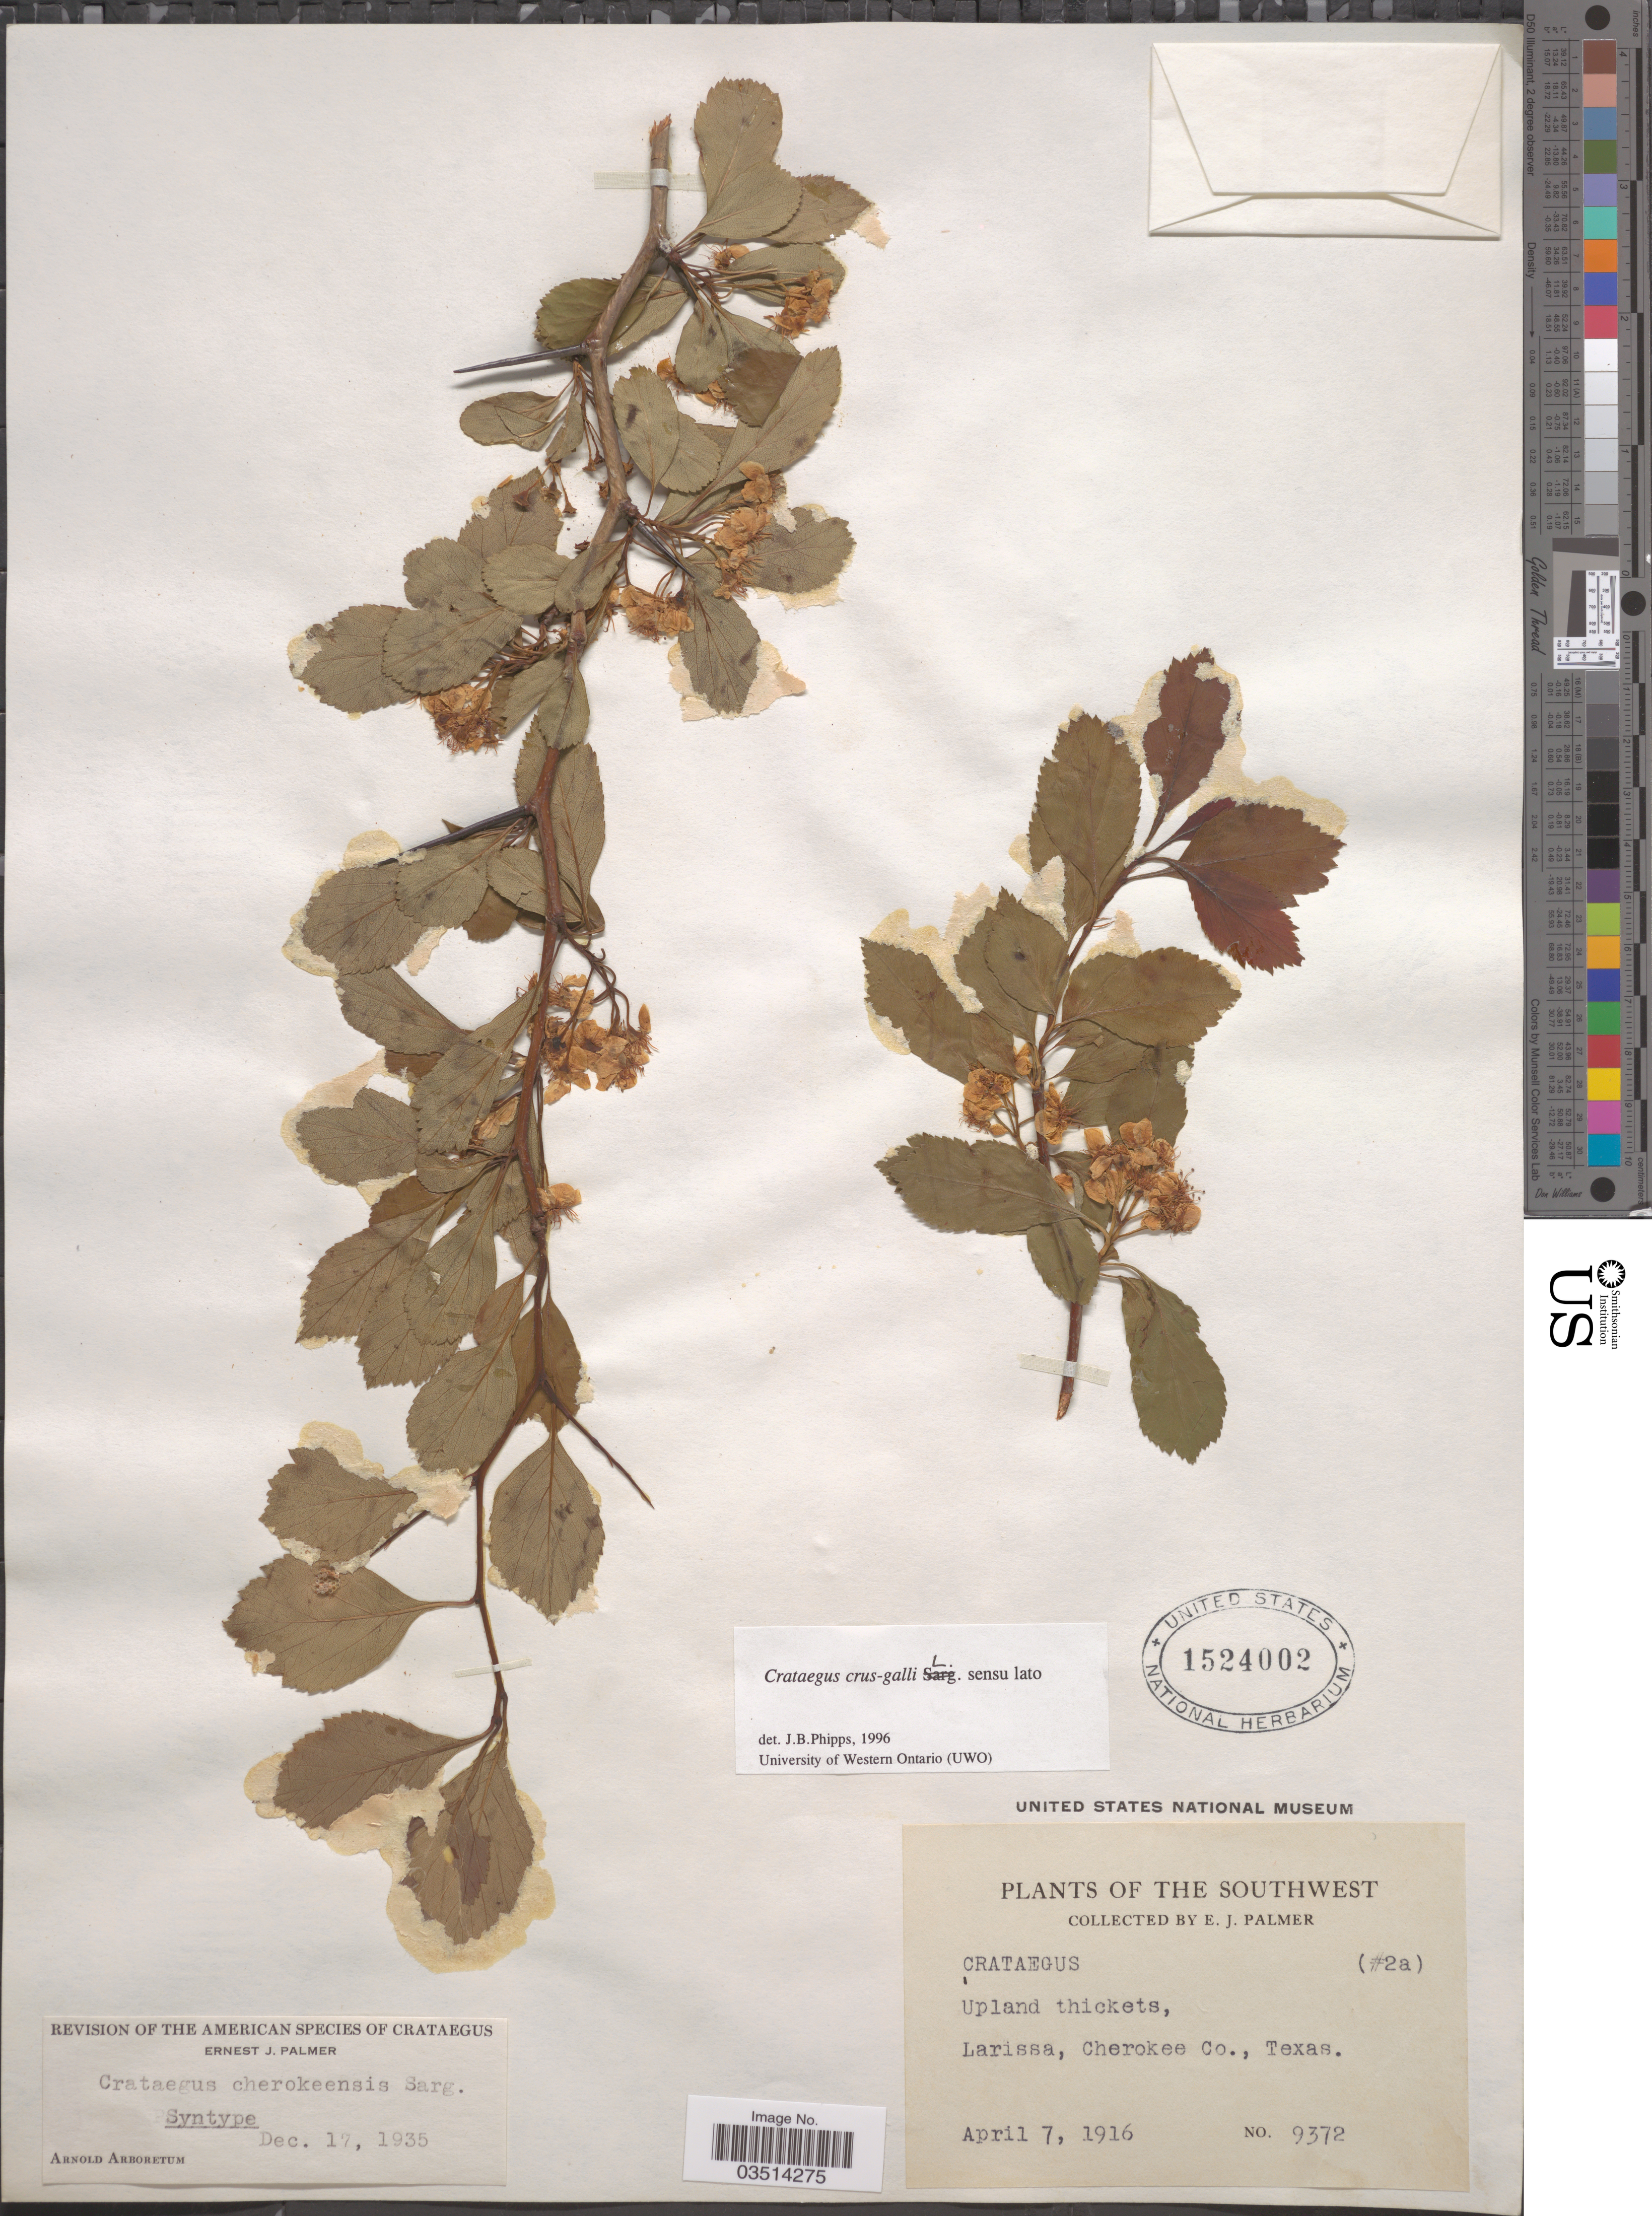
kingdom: Plantae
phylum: Tracheophyta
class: Magnoliopsida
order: Rosales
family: Rosaceae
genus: Crataegus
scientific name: Crataegus crus-galli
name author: L.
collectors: E. J. Palmer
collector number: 9372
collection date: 1916-04-07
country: United States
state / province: Texas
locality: Southwest. Upland thickets, Larissa, Cherokee Co.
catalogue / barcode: US 1524002